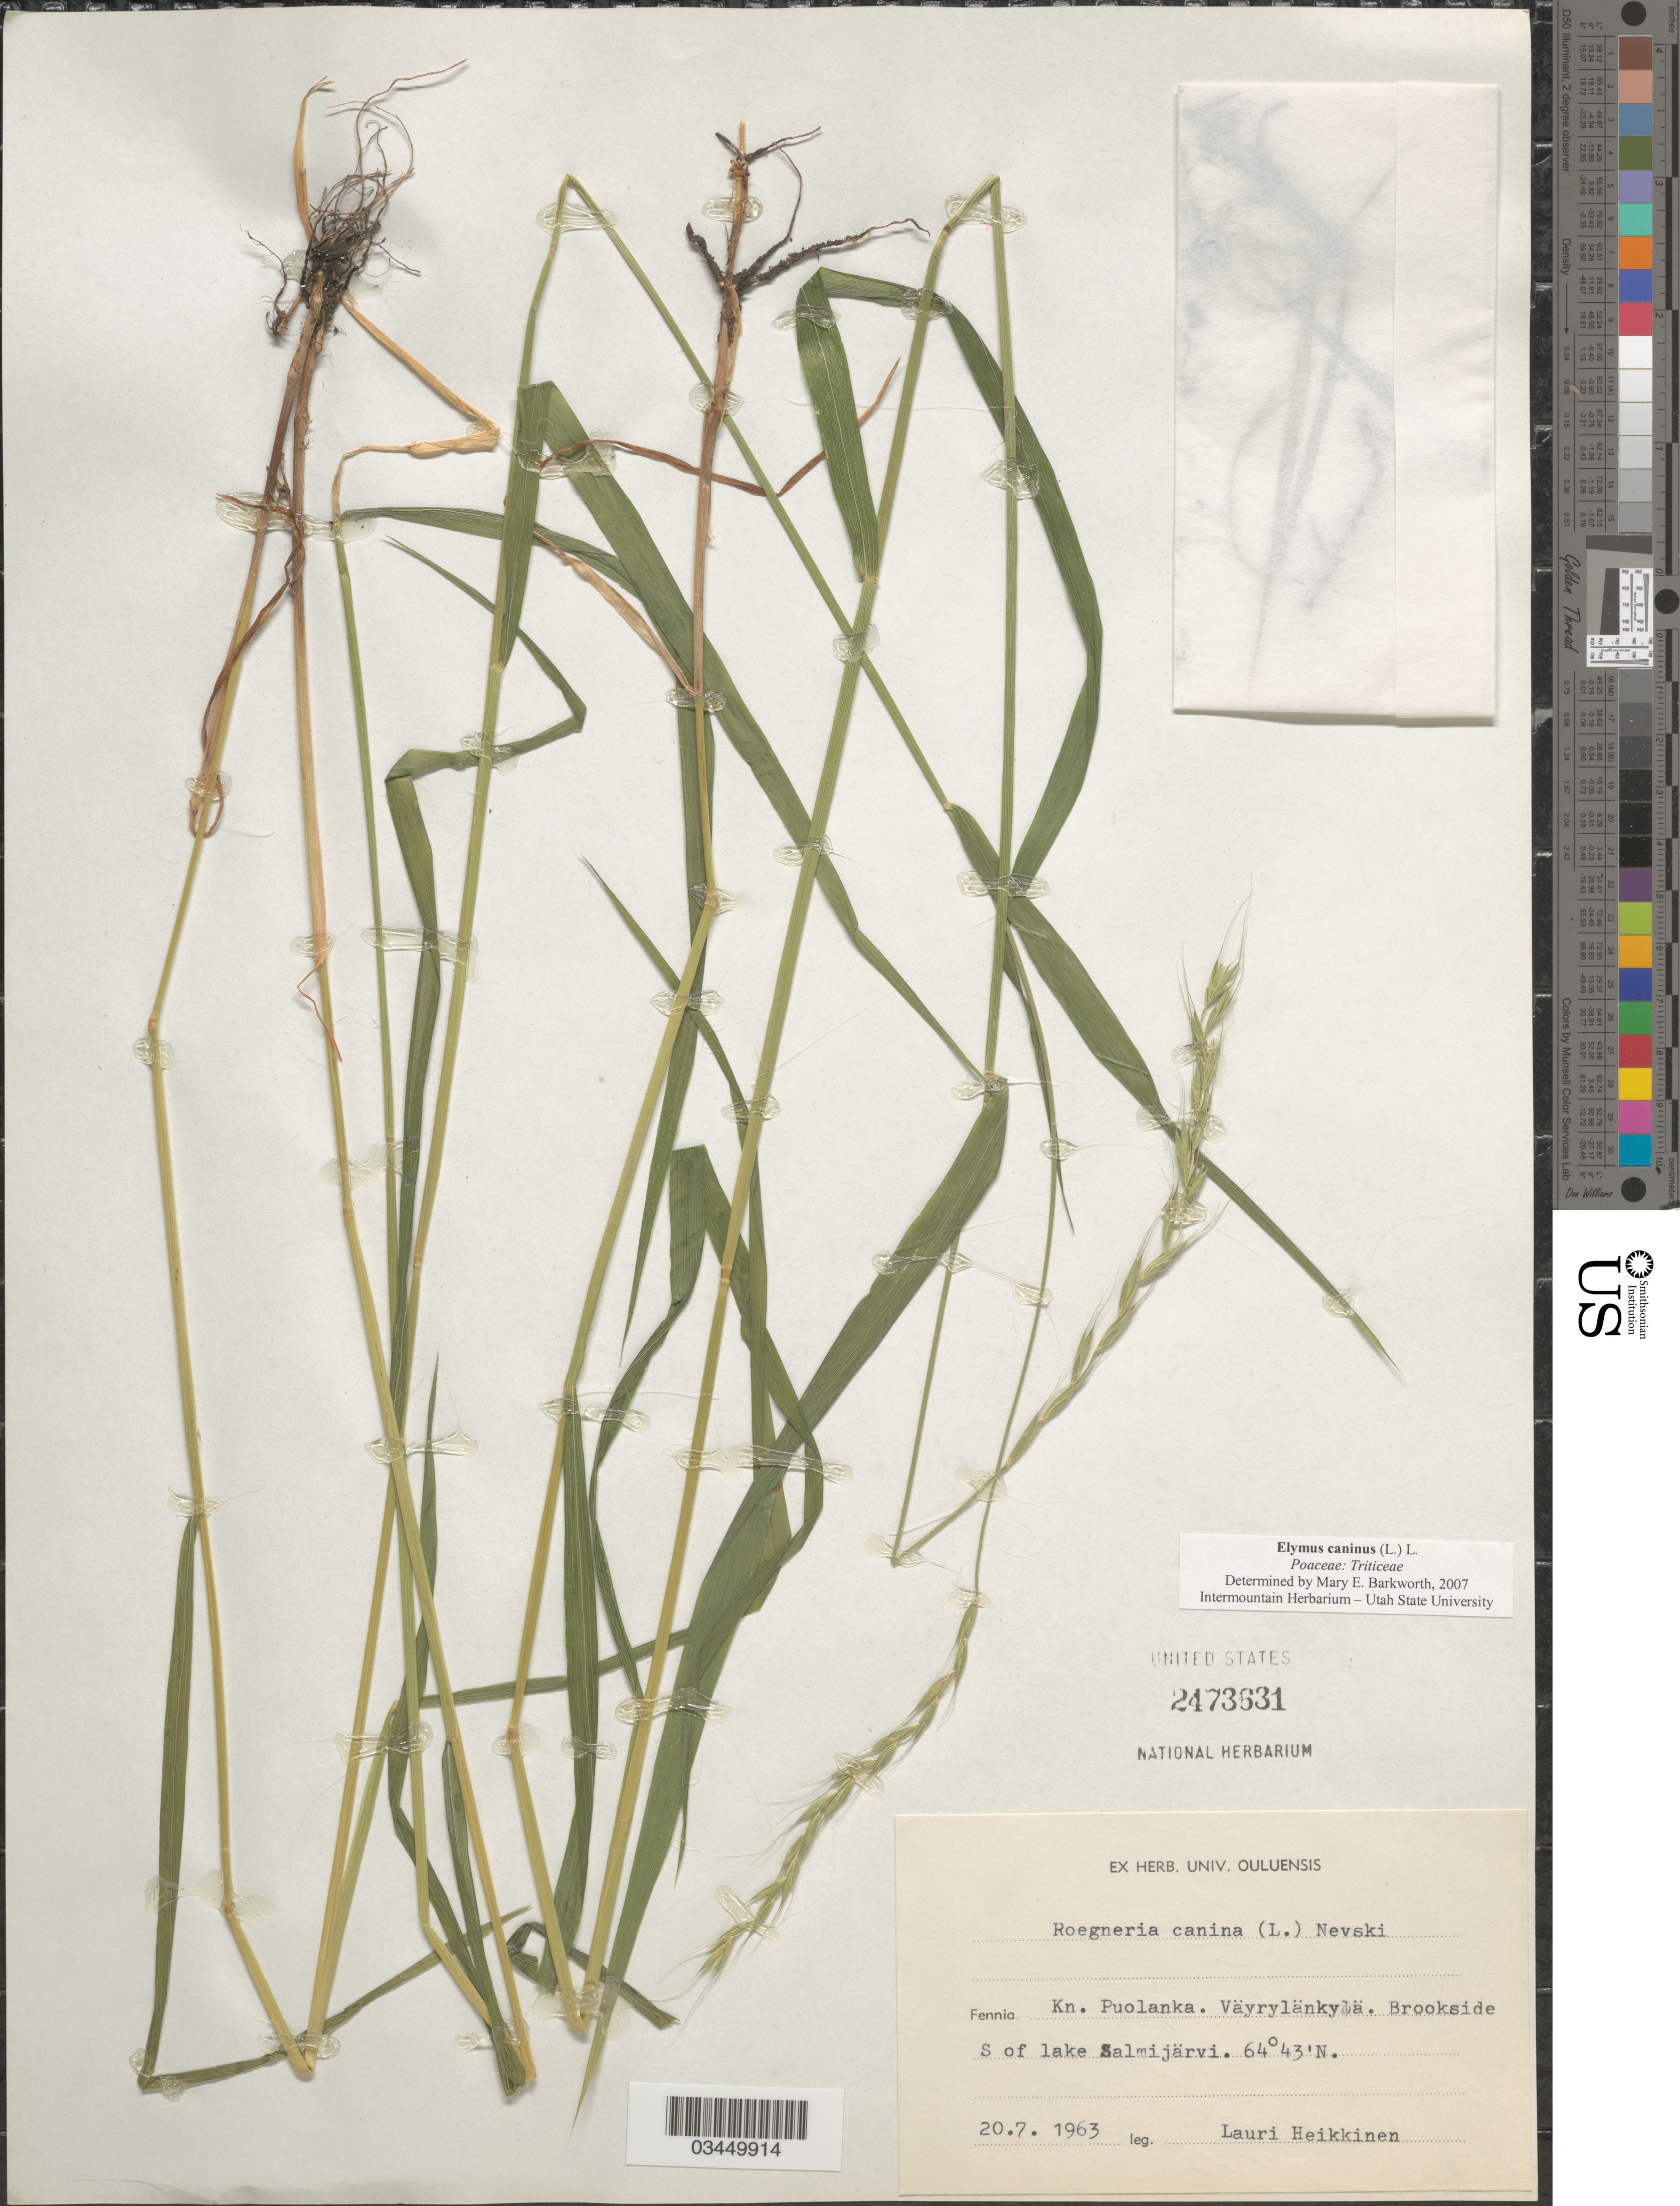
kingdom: Plantae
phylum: Tracheophyta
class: Liliopsida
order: Poales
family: Poaceae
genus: Elymus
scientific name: Elymus caninus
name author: (L.) L.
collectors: L. Heikkinen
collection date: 1963-07-20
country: Finland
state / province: Kainuu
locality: Fennia Kn. Puolanka. Väyrylänkylä. Brookside S of lake Salmijärvi.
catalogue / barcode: US 2473631